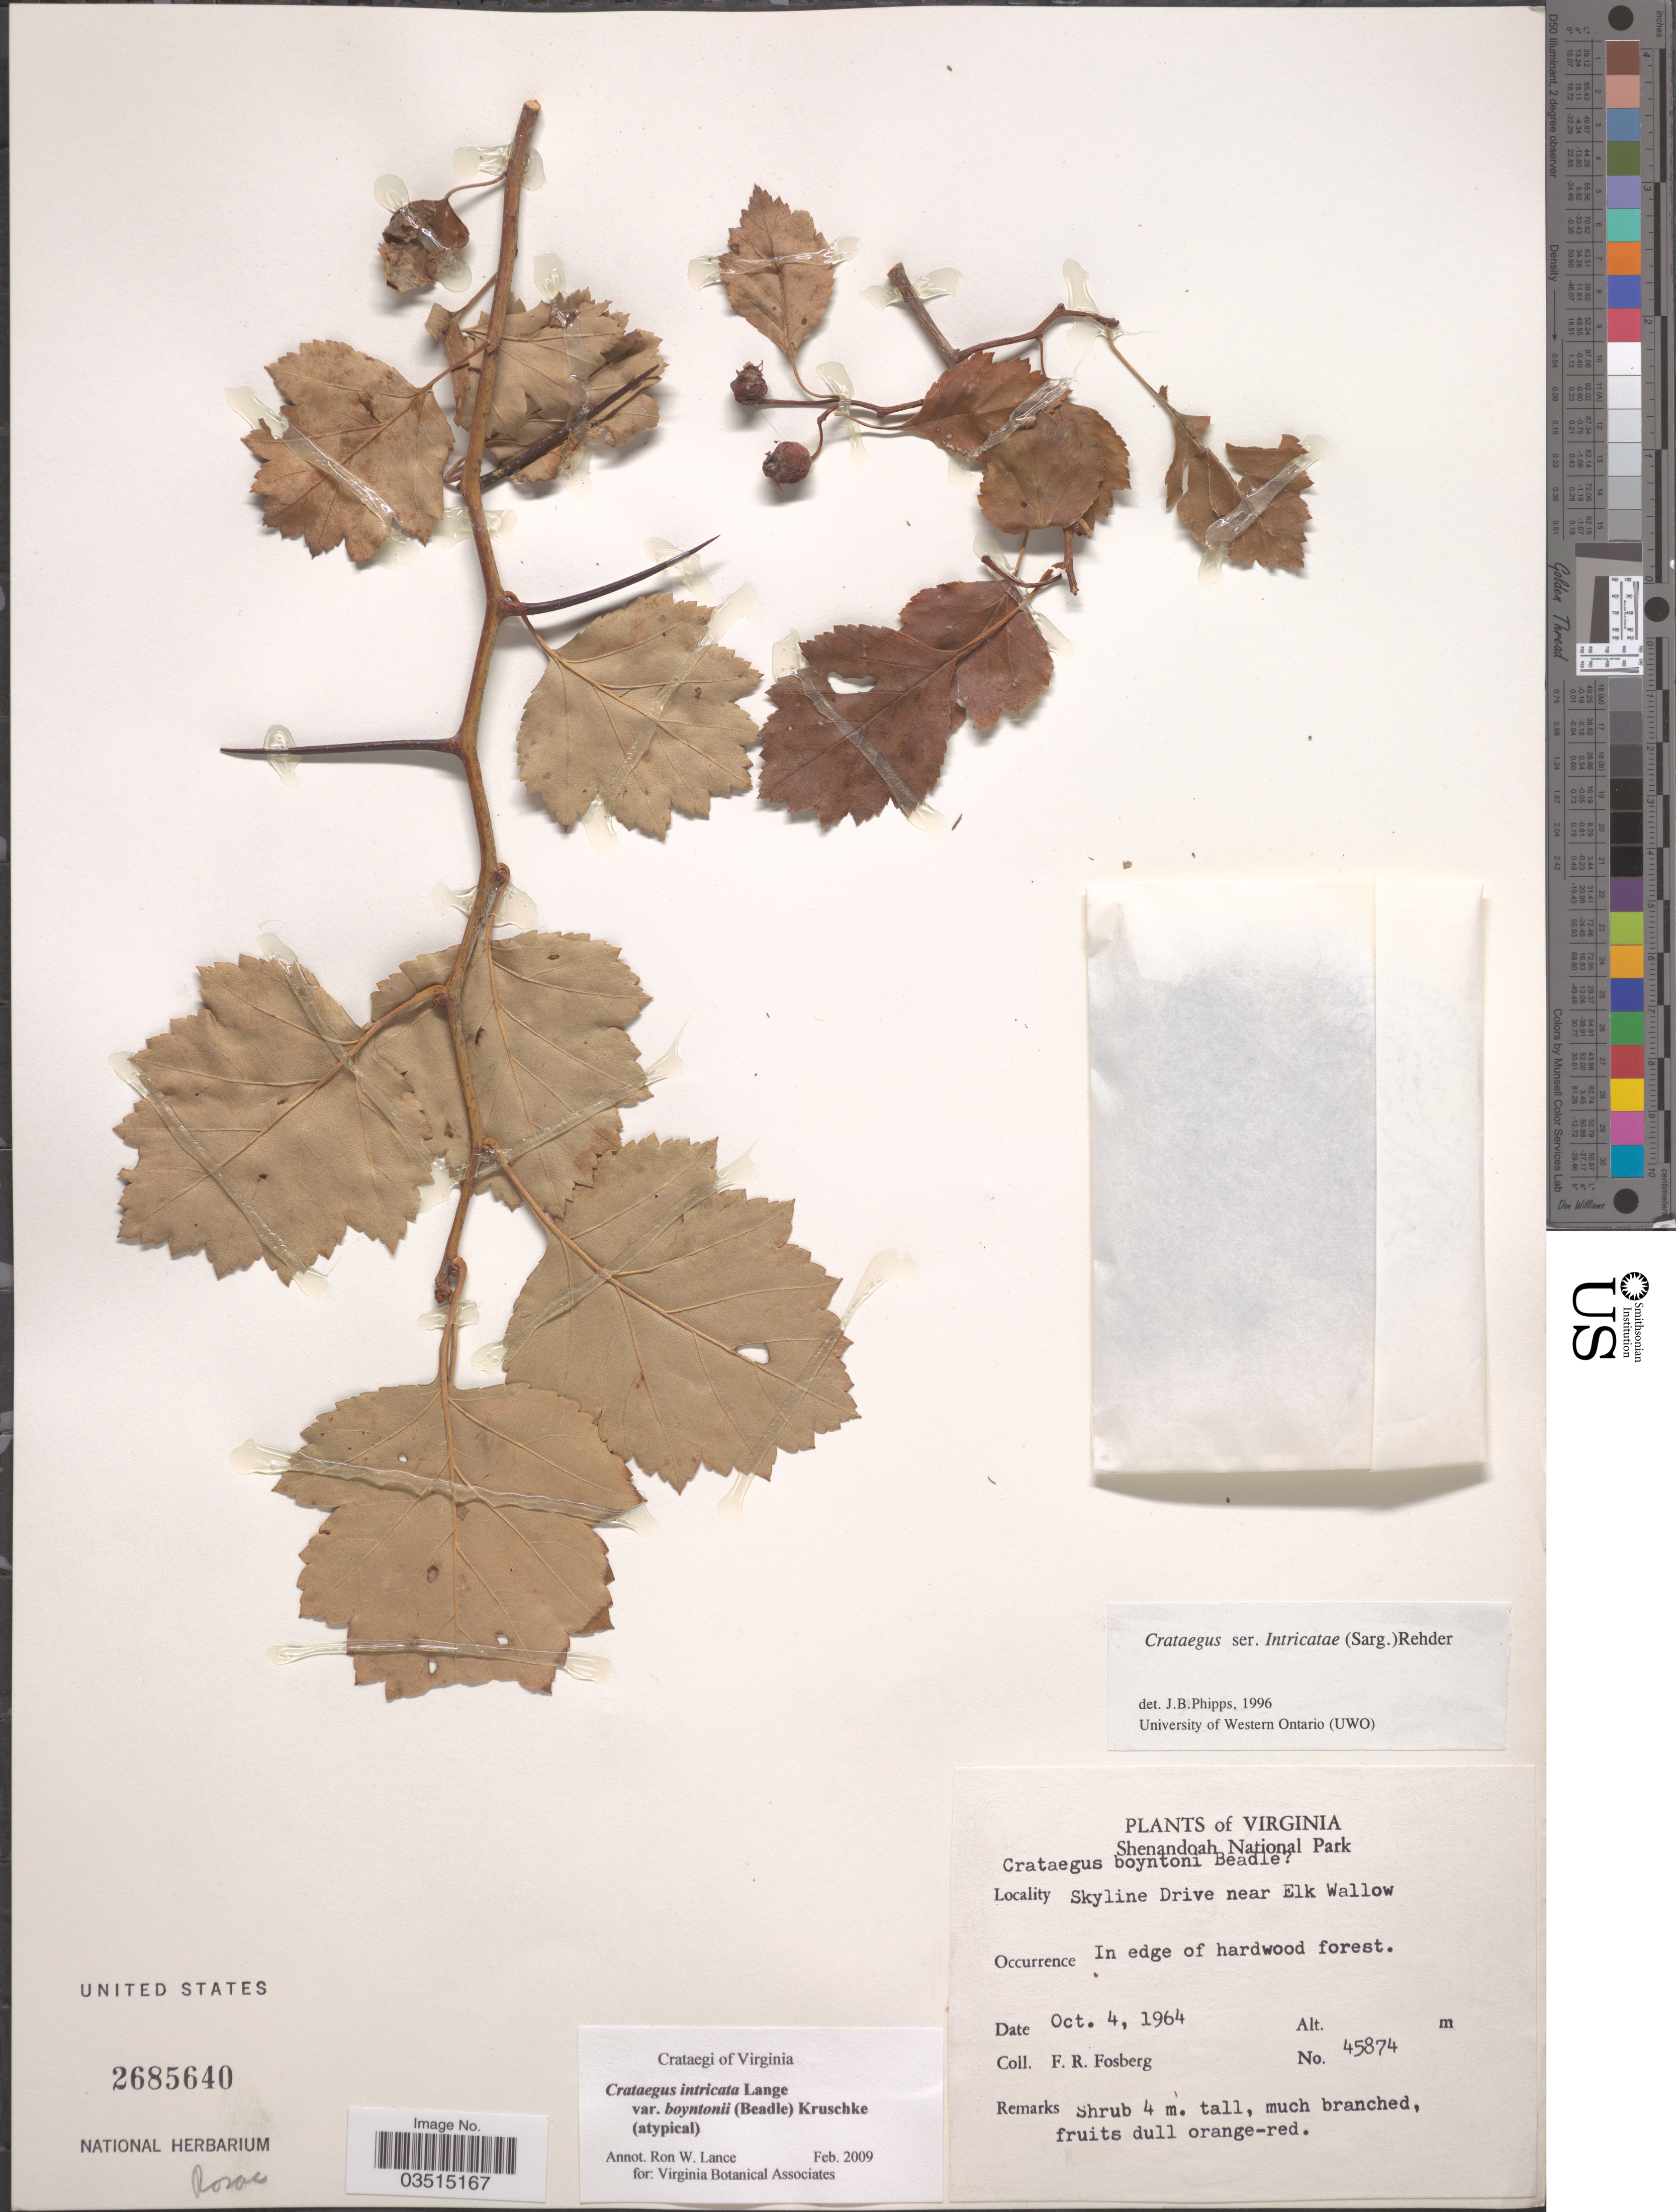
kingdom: Plantae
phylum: Tracheophyta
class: Magnoliopsida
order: Rosales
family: Rosaceae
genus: Crataegus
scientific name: Crataegus intricata var. boyntonii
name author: (Beadle) Kruschke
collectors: F. R. Fosberg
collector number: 45874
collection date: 1964-10-04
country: United States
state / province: Virginia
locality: Shenandoah National Park. Skyline Drive near Elk Wallow.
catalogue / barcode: US 2685640